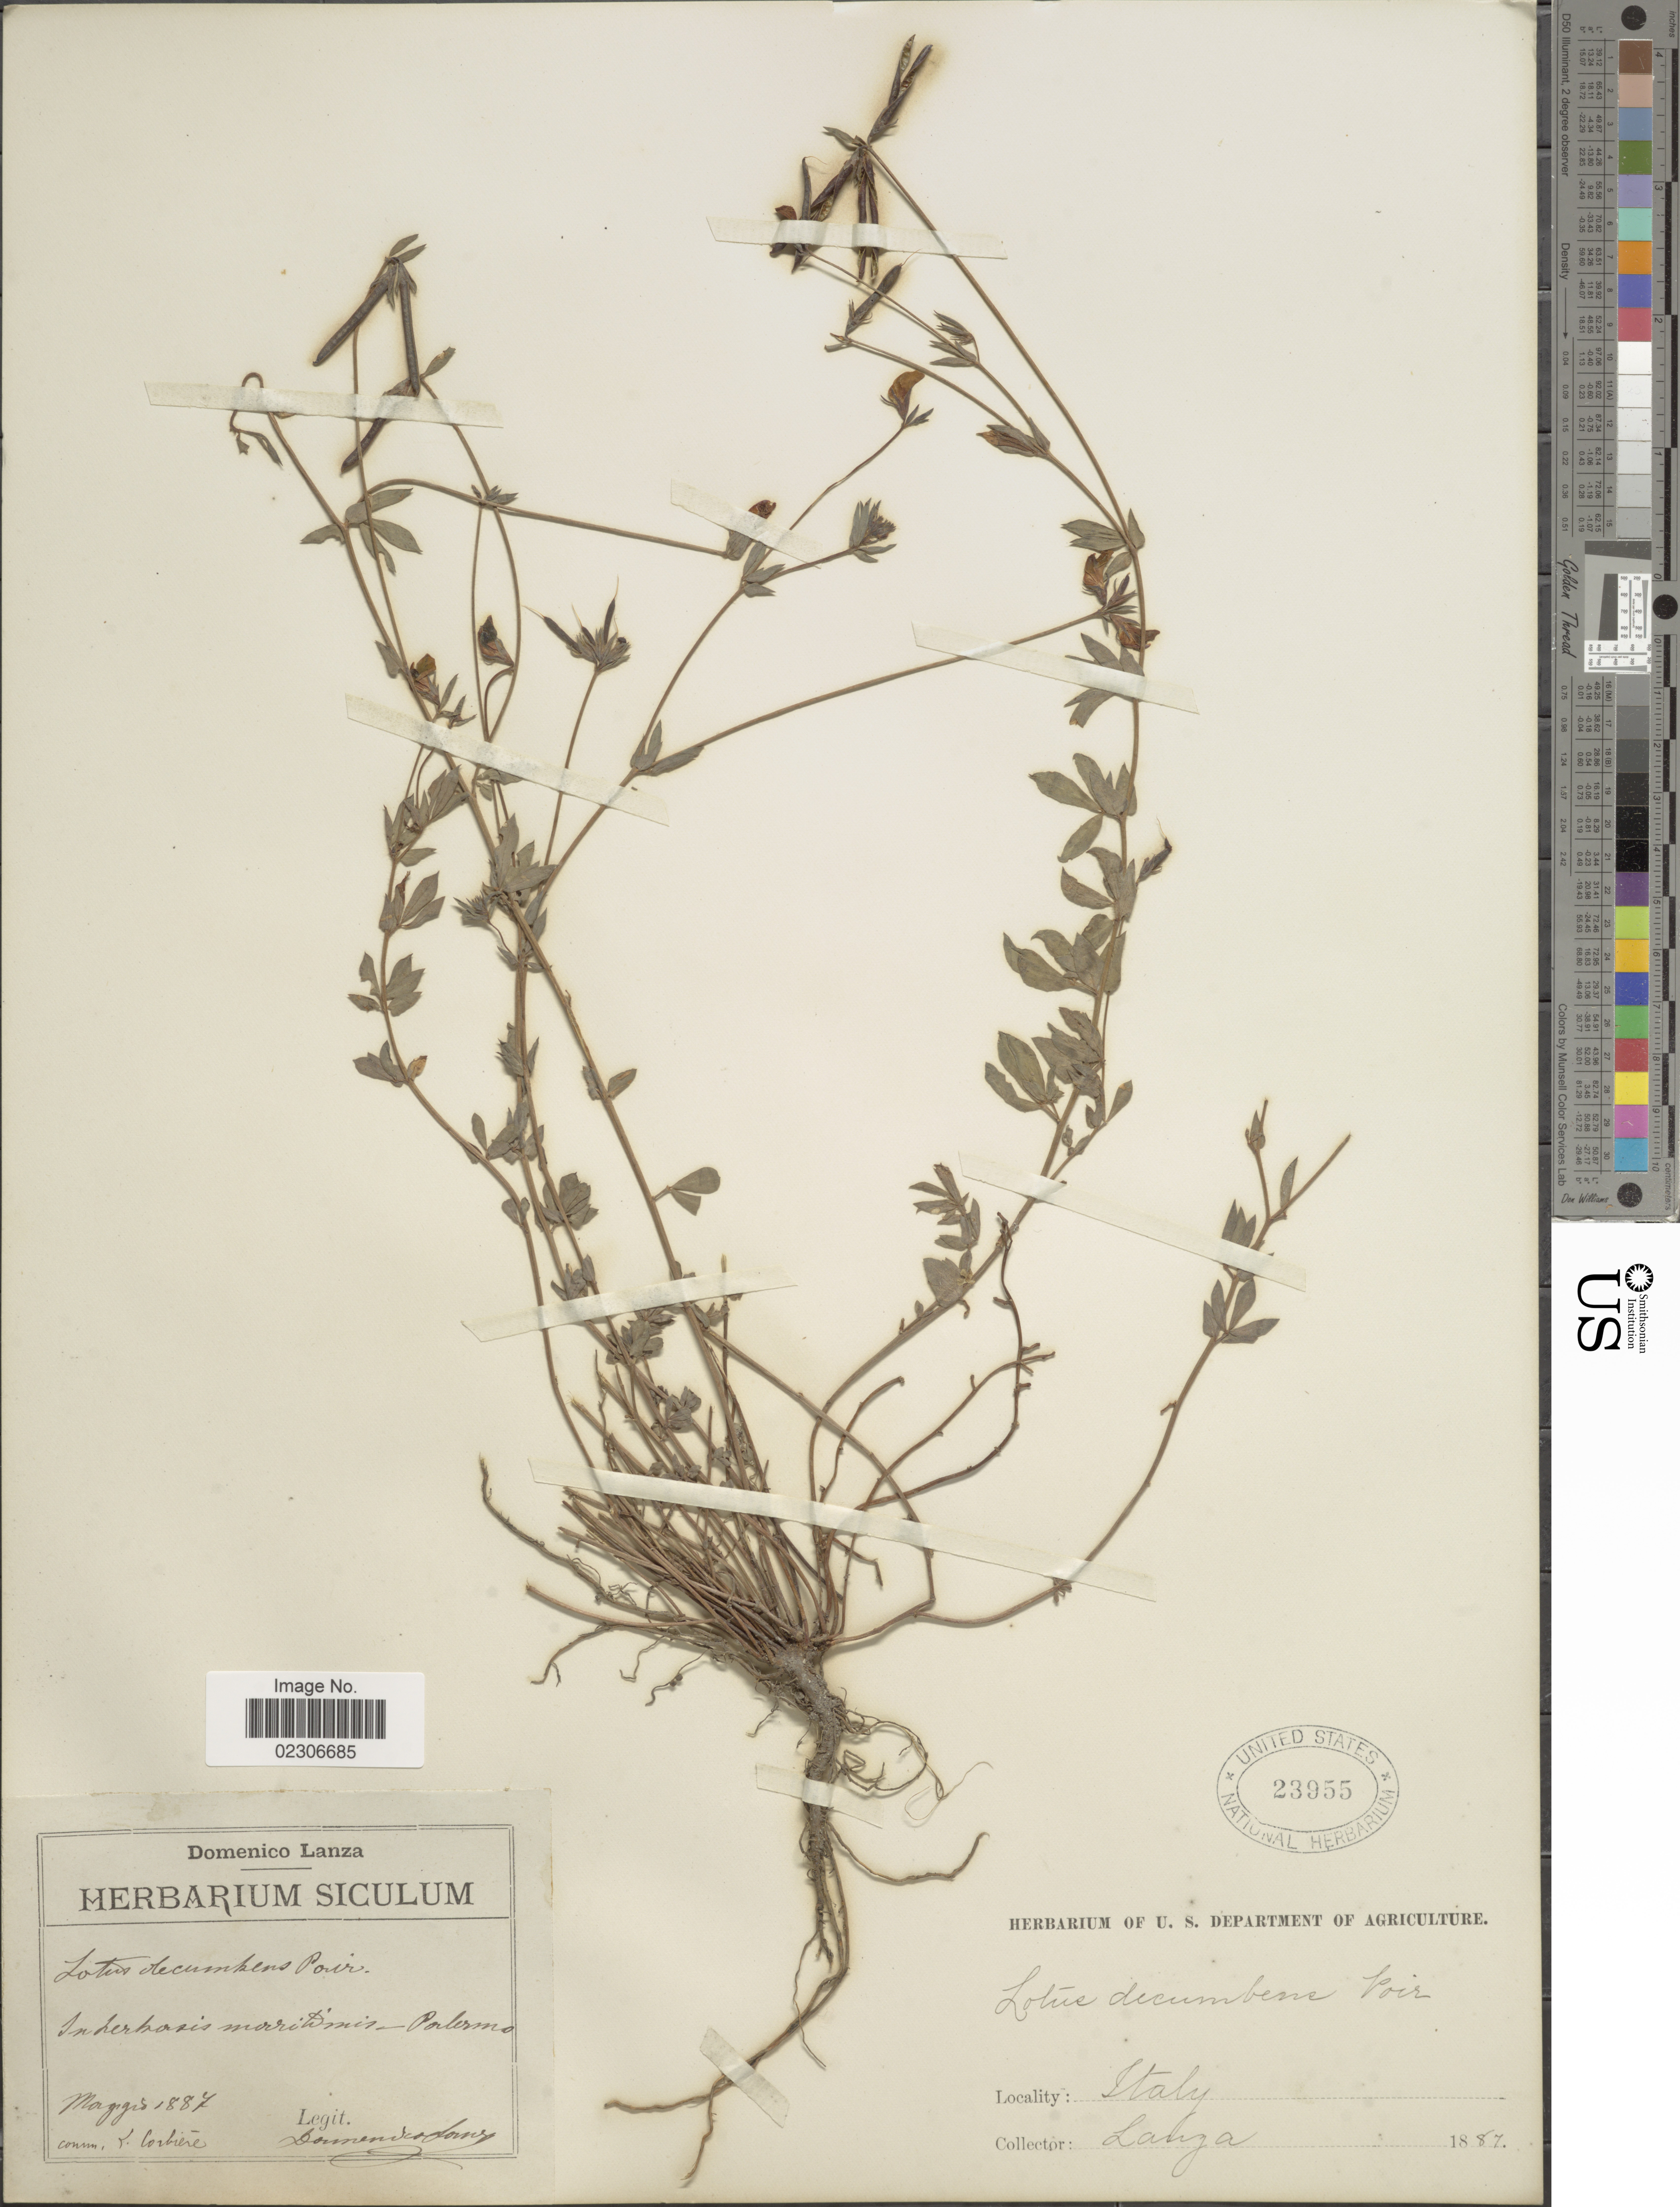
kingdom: Plantae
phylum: Tracheophyta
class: Magnoliopsida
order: Fabales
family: Fabaceae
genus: Lotus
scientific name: Lotus decumbens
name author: Poir.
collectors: D. Lanza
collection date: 1887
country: Italy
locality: Palermo. Margrgrs [interpreted]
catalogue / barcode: US 23955